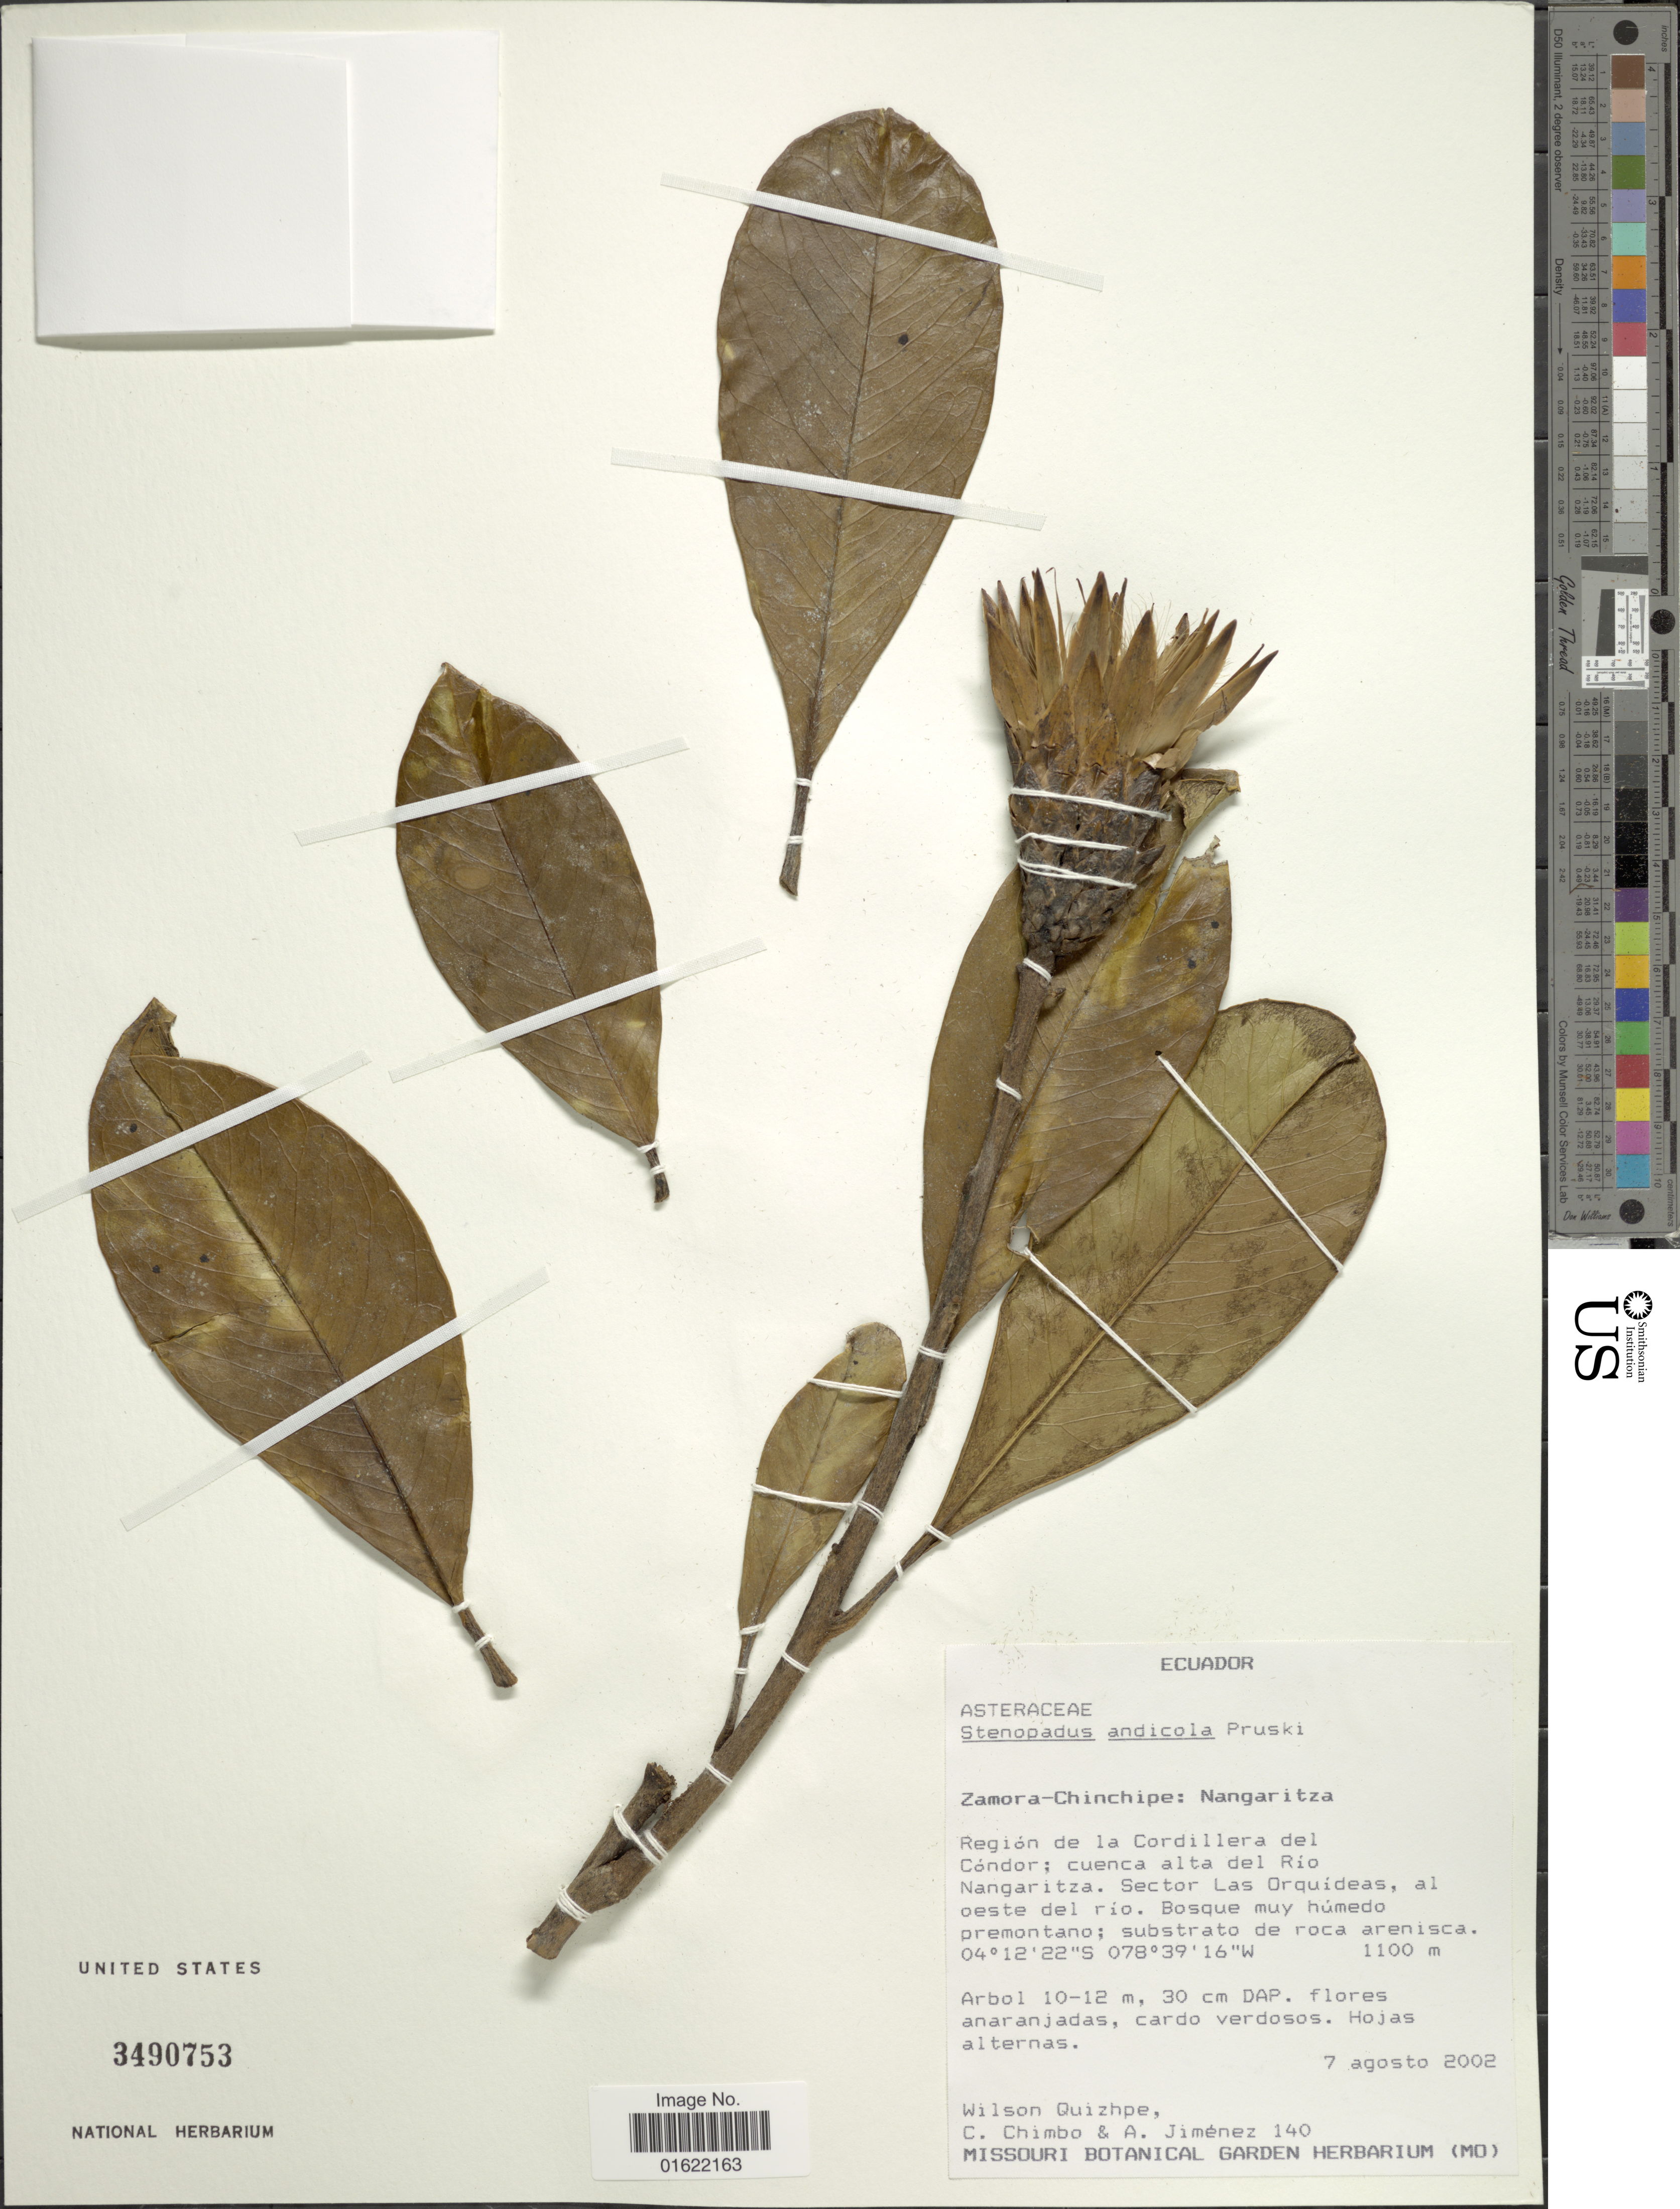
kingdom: Plantae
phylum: Tracheophyta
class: Magnoliopsida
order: Asterales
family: Asteraceae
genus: Stenopadus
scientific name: Stenopadus andicola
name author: Pruski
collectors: W. Quizhpe, C. Chimbo & A. Jiménez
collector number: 140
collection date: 2002-08-07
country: Ecuador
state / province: Zamora-Chinchipe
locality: Nangaritza, Region de la Cordillera del Condor: cuenca alta del Rio Nangaritza. Sector Las Orquideas, al oeste del rio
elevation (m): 1100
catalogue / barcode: US 3490753